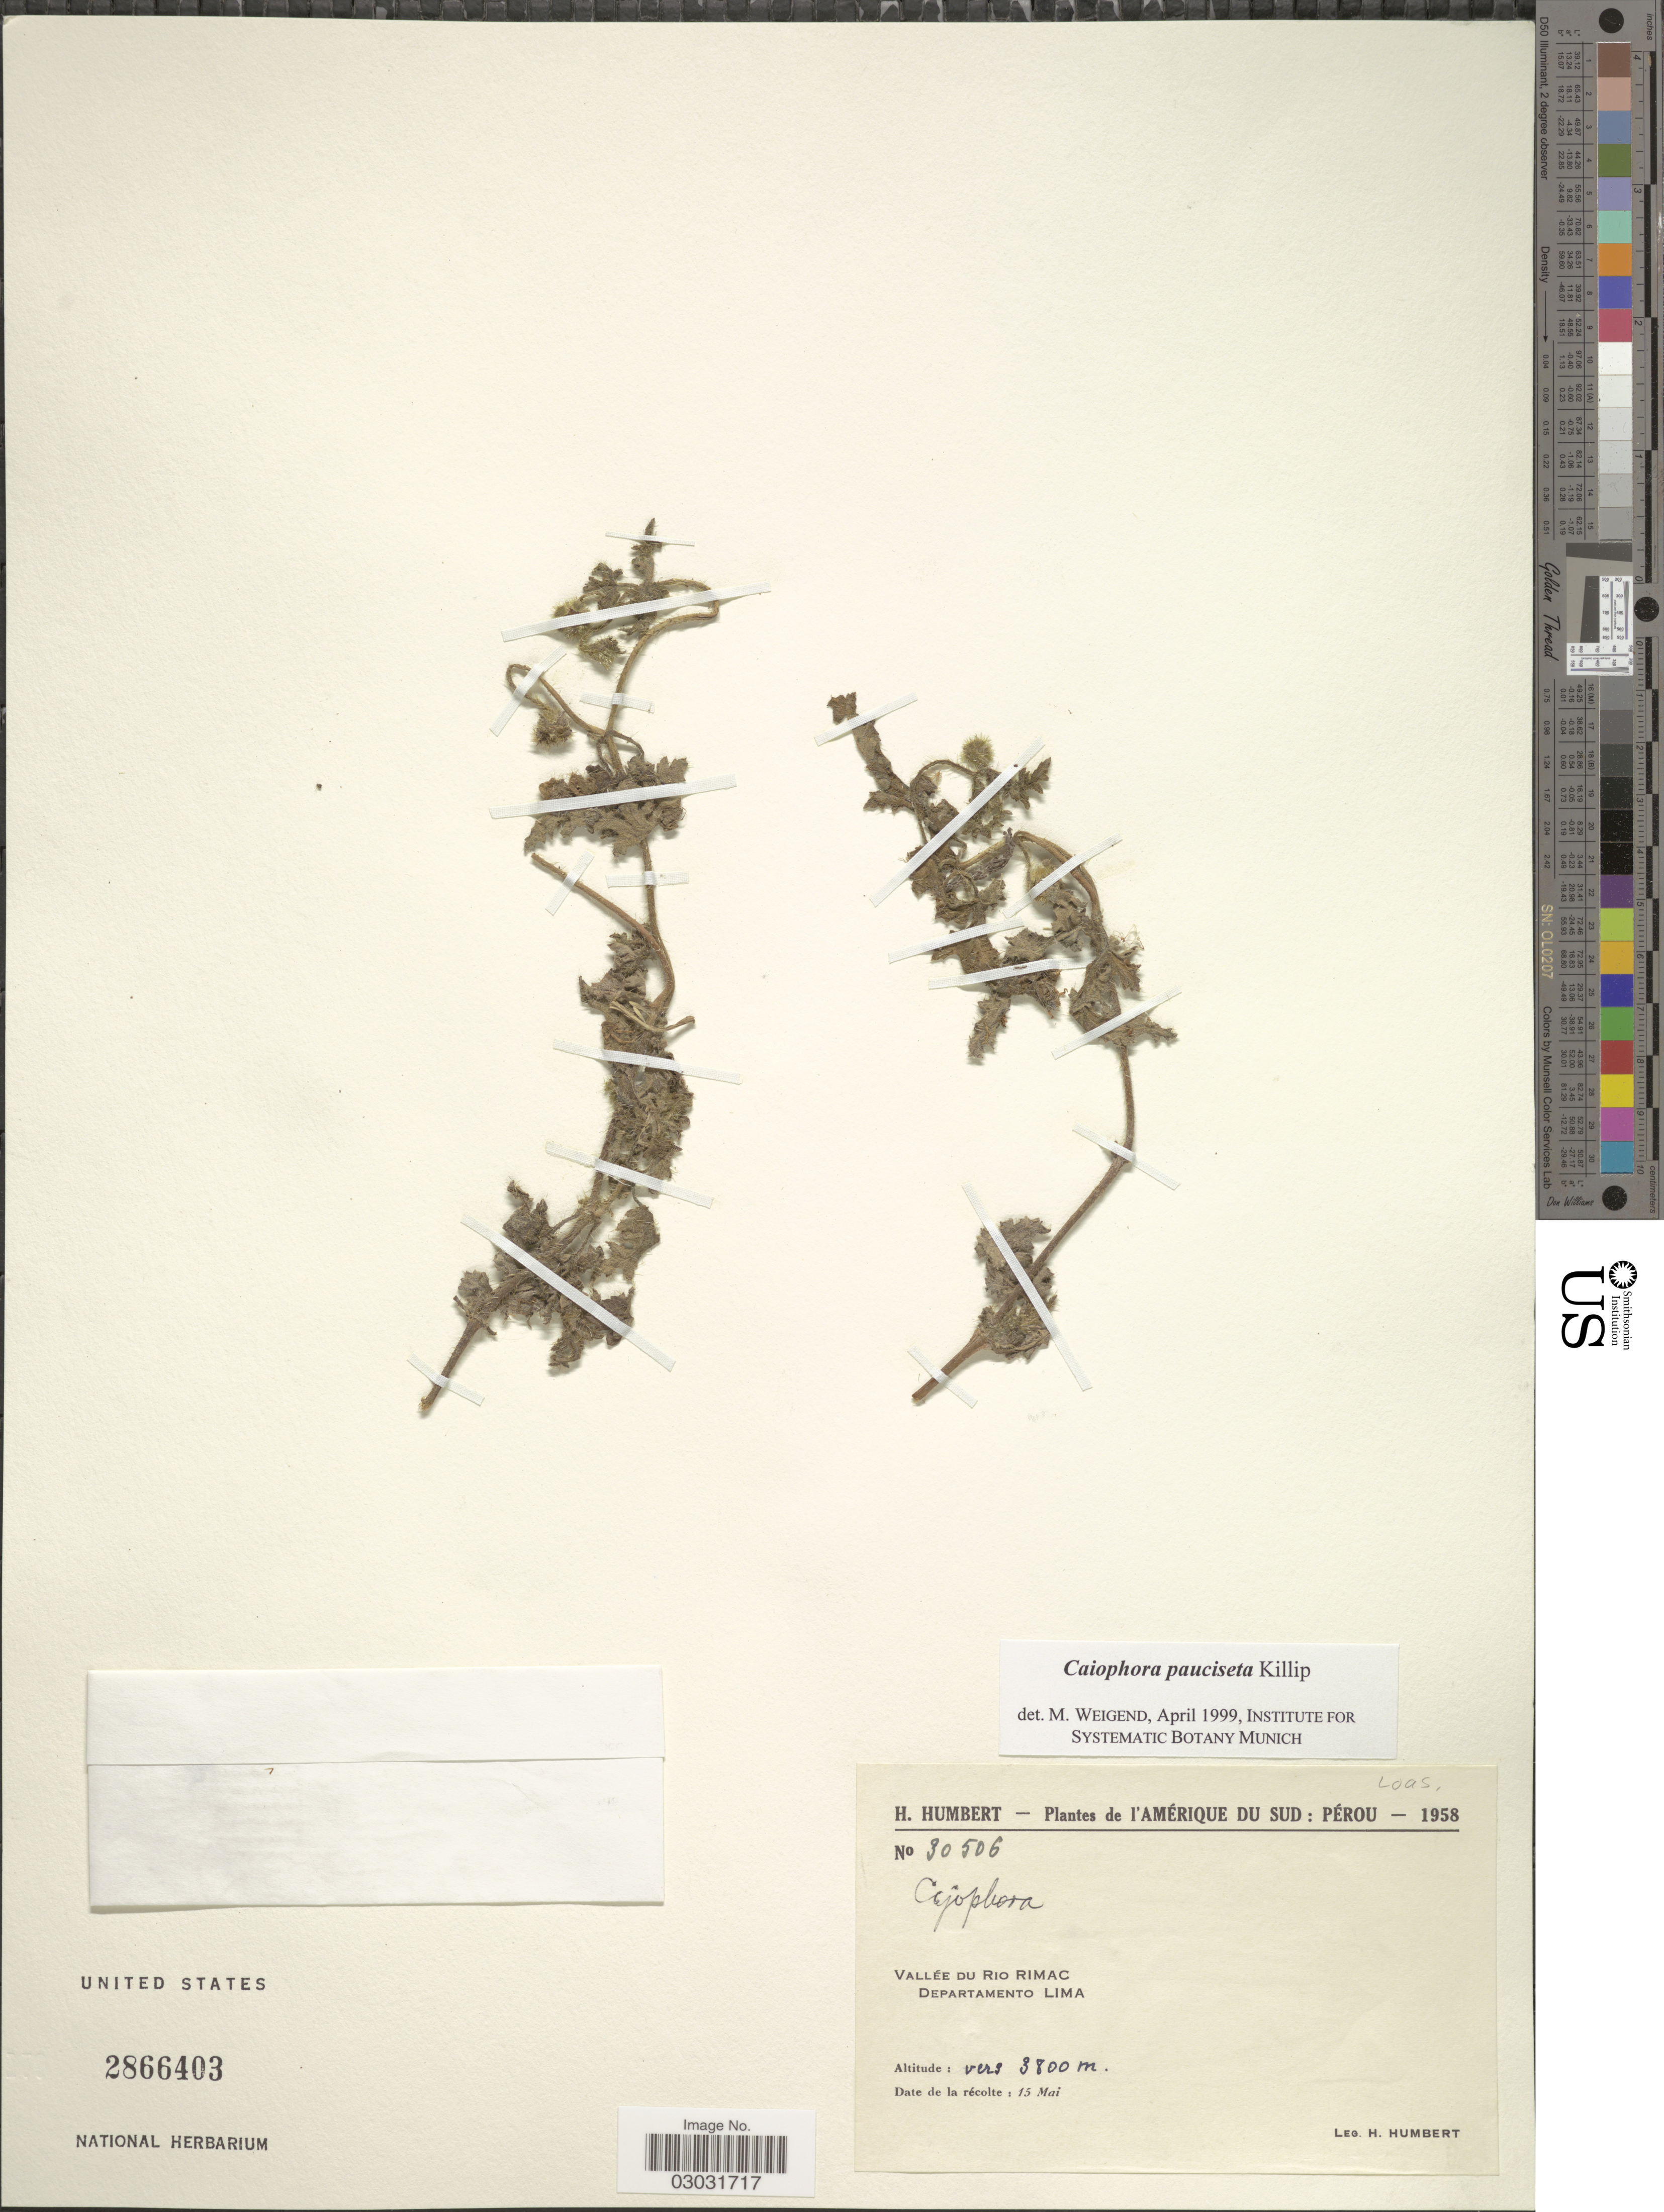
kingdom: Plantae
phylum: Tracheophyta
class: Magnoliopsida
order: Cornales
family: Loasaceae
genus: Caiophora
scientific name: Caiophora pauciseta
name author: Killip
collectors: H. Humbert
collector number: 30506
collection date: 1958-05-15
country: Peru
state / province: Lima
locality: Vallée du Rio Rimac, Departamento Lima.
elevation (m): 3800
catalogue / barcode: US 2866403